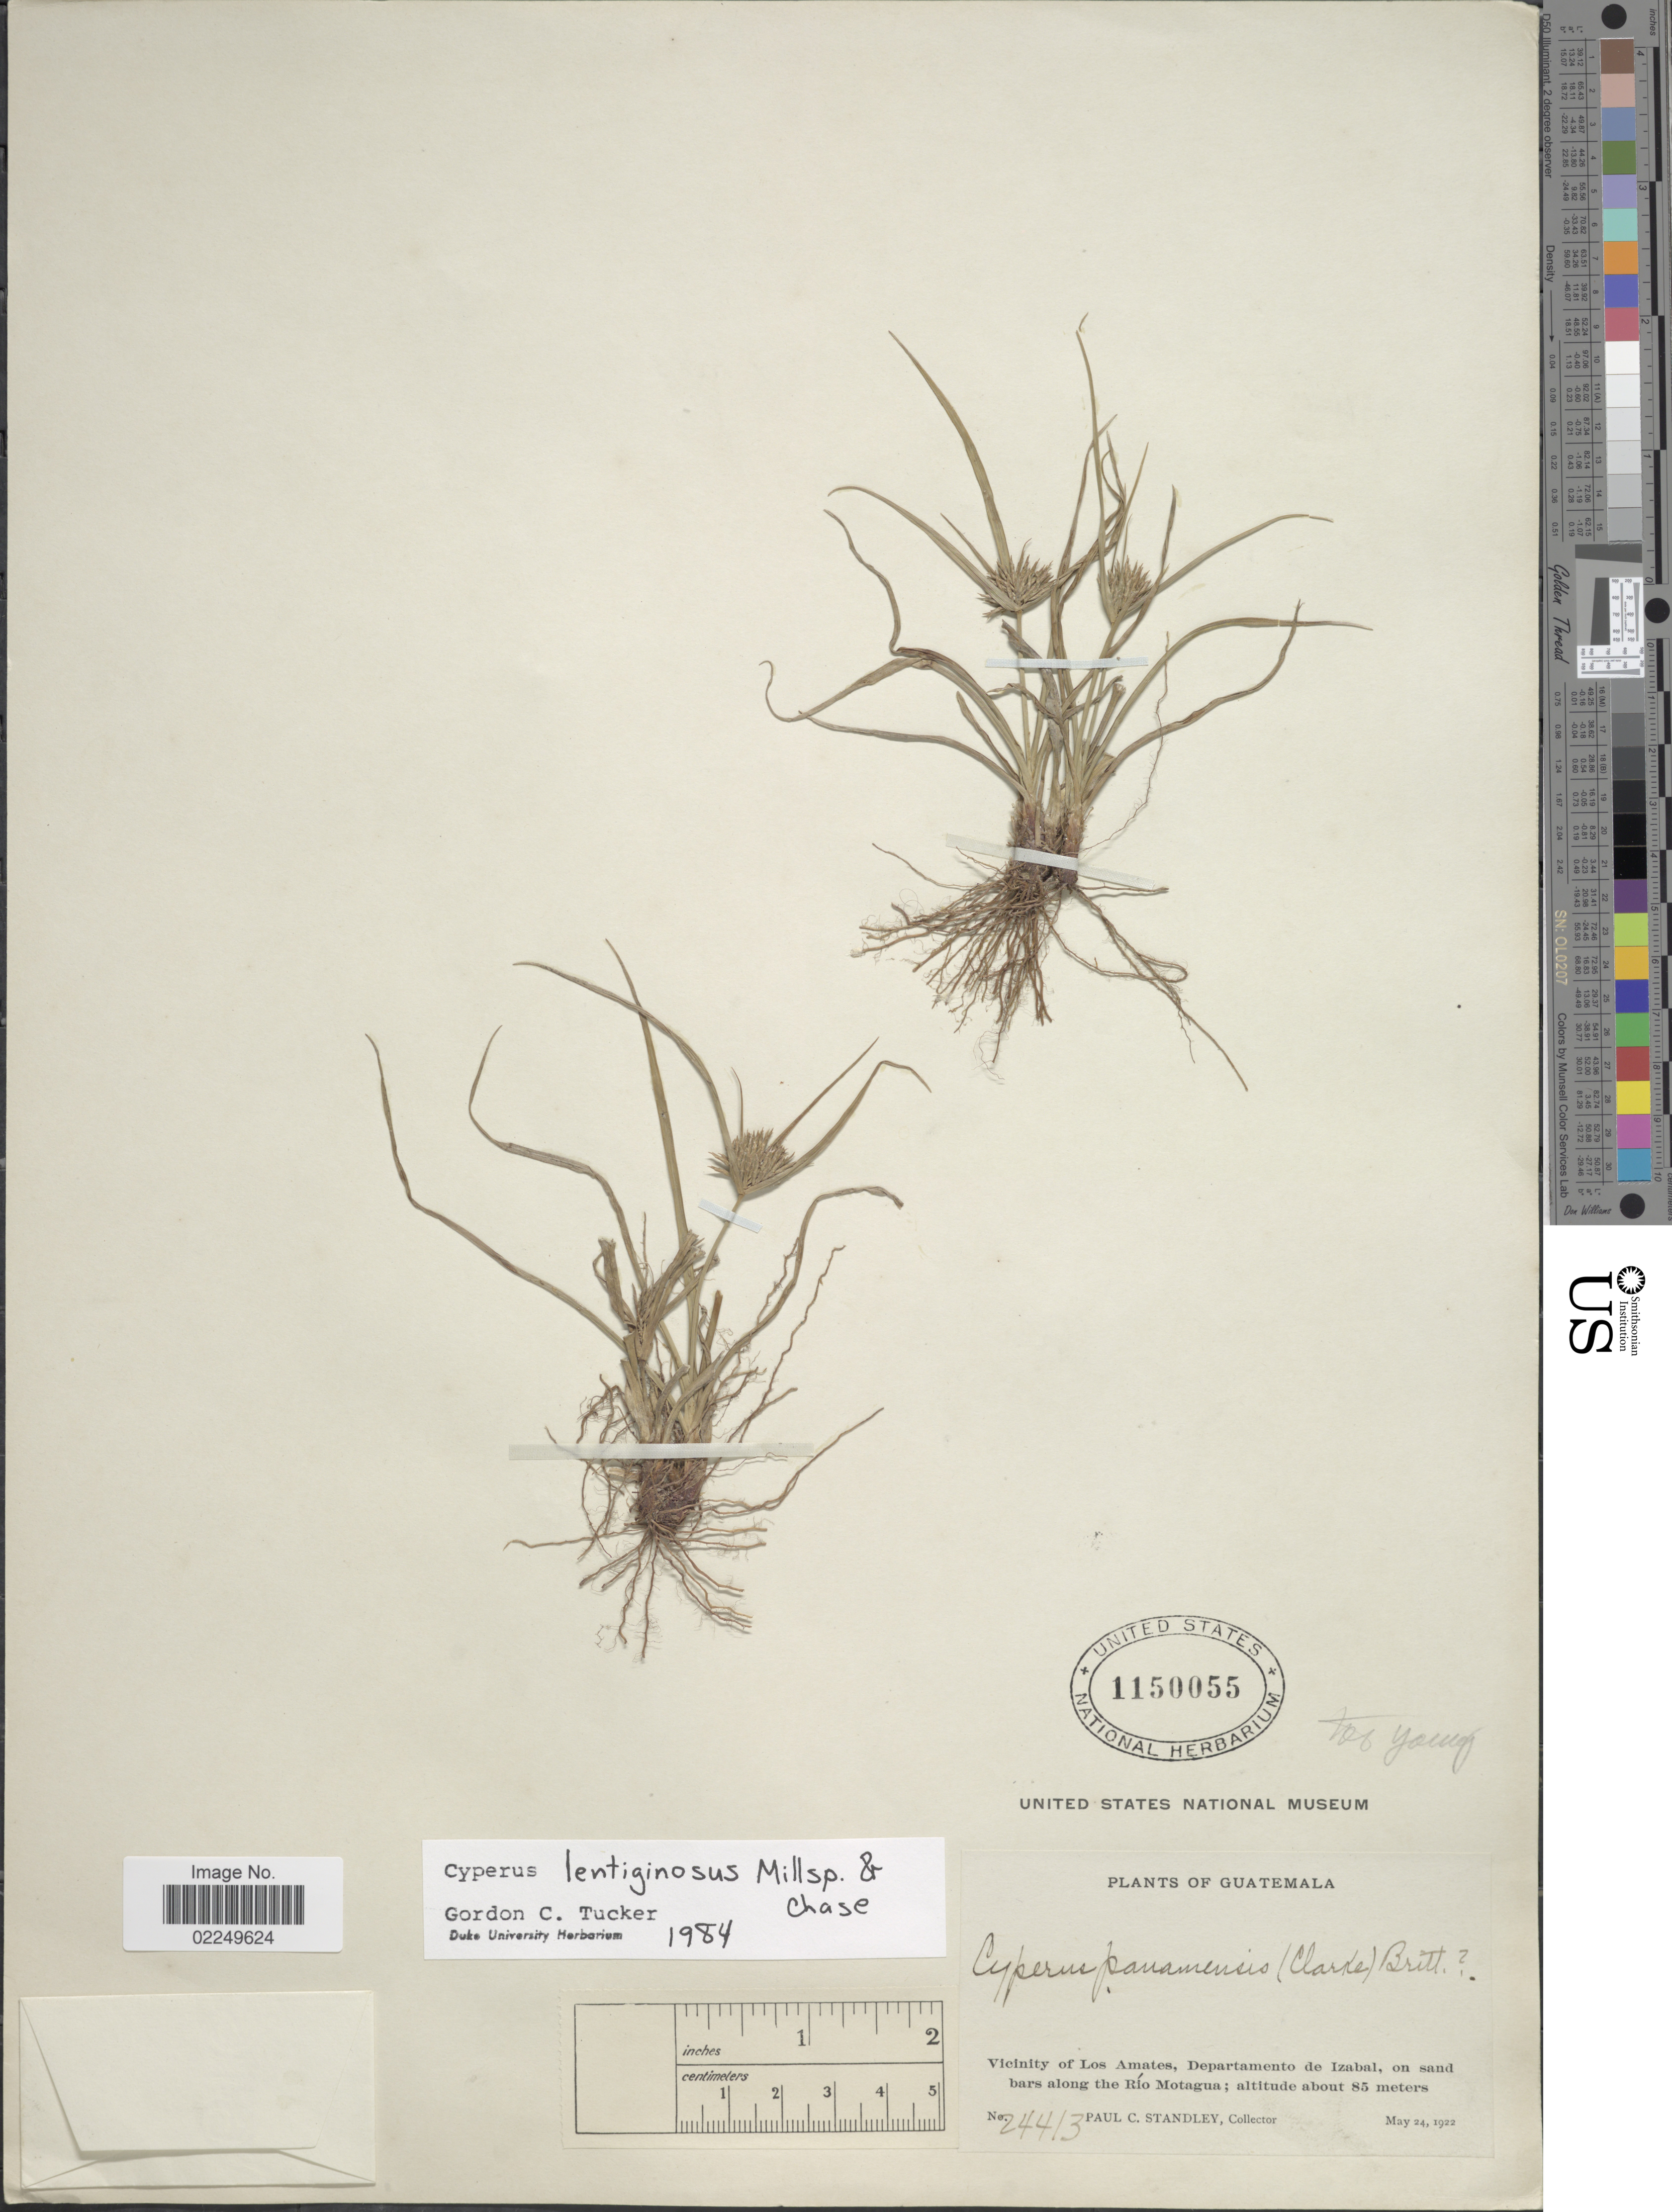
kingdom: Plantae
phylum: Tracheophyta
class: Liliopsida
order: Poales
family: Cyperaceae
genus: Cyperus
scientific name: Cyperus lentiginosus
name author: Millsp. & Chase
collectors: P. C. Standley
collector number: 24413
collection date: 1922-05-24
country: Guatemala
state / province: Izabal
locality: Vicinity of Los Amates, Departamento de Izabal, on sand bars along the Rio Motagua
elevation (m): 85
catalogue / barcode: US 1150055